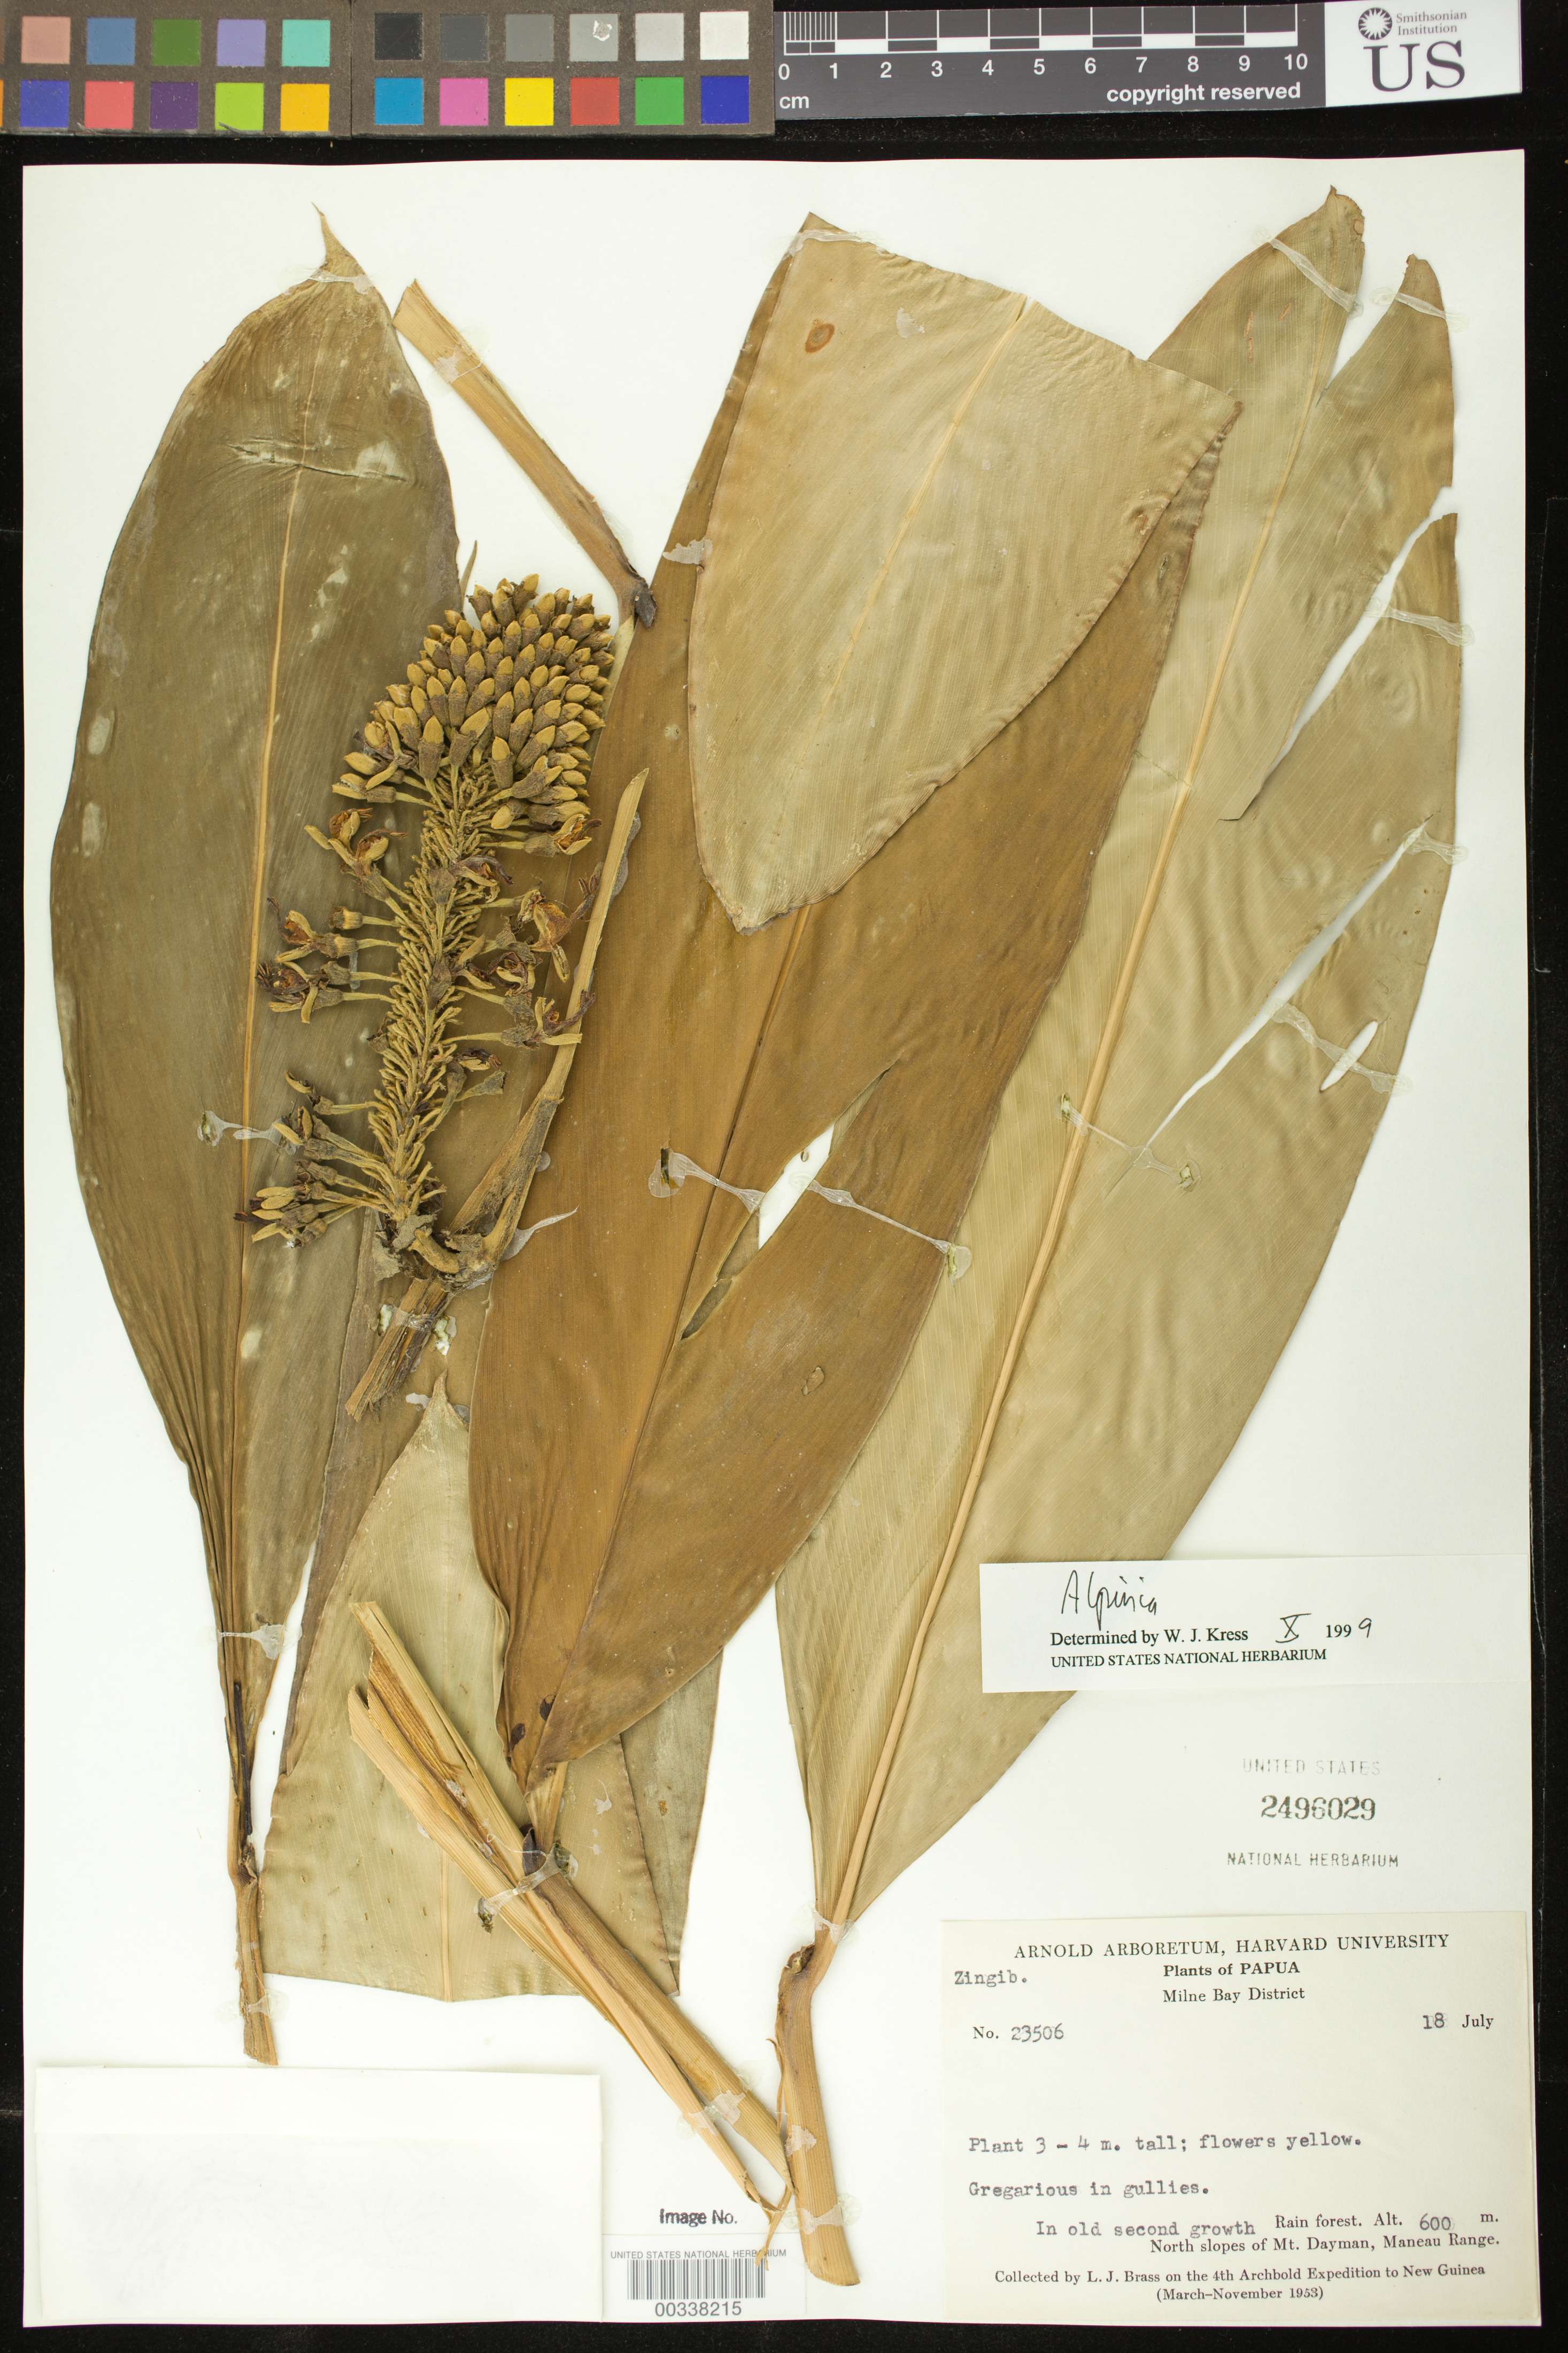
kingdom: Plantae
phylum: Tracheophyta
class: Liliopsida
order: Zingiberales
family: Zingiberaceae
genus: Pleuranthodium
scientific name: Pleuranthodium sp.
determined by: Docot, Rudolph Valentino A.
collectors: L. J. Brass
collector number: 23506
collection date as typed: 18 Jul 1953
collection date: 1953-07-18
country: Papua New Guinea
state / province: Milne Bay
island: New Guinea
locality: Milne bay dist, n slopes of mt dayman, maneau range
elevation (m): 600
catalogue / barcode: US 2496029